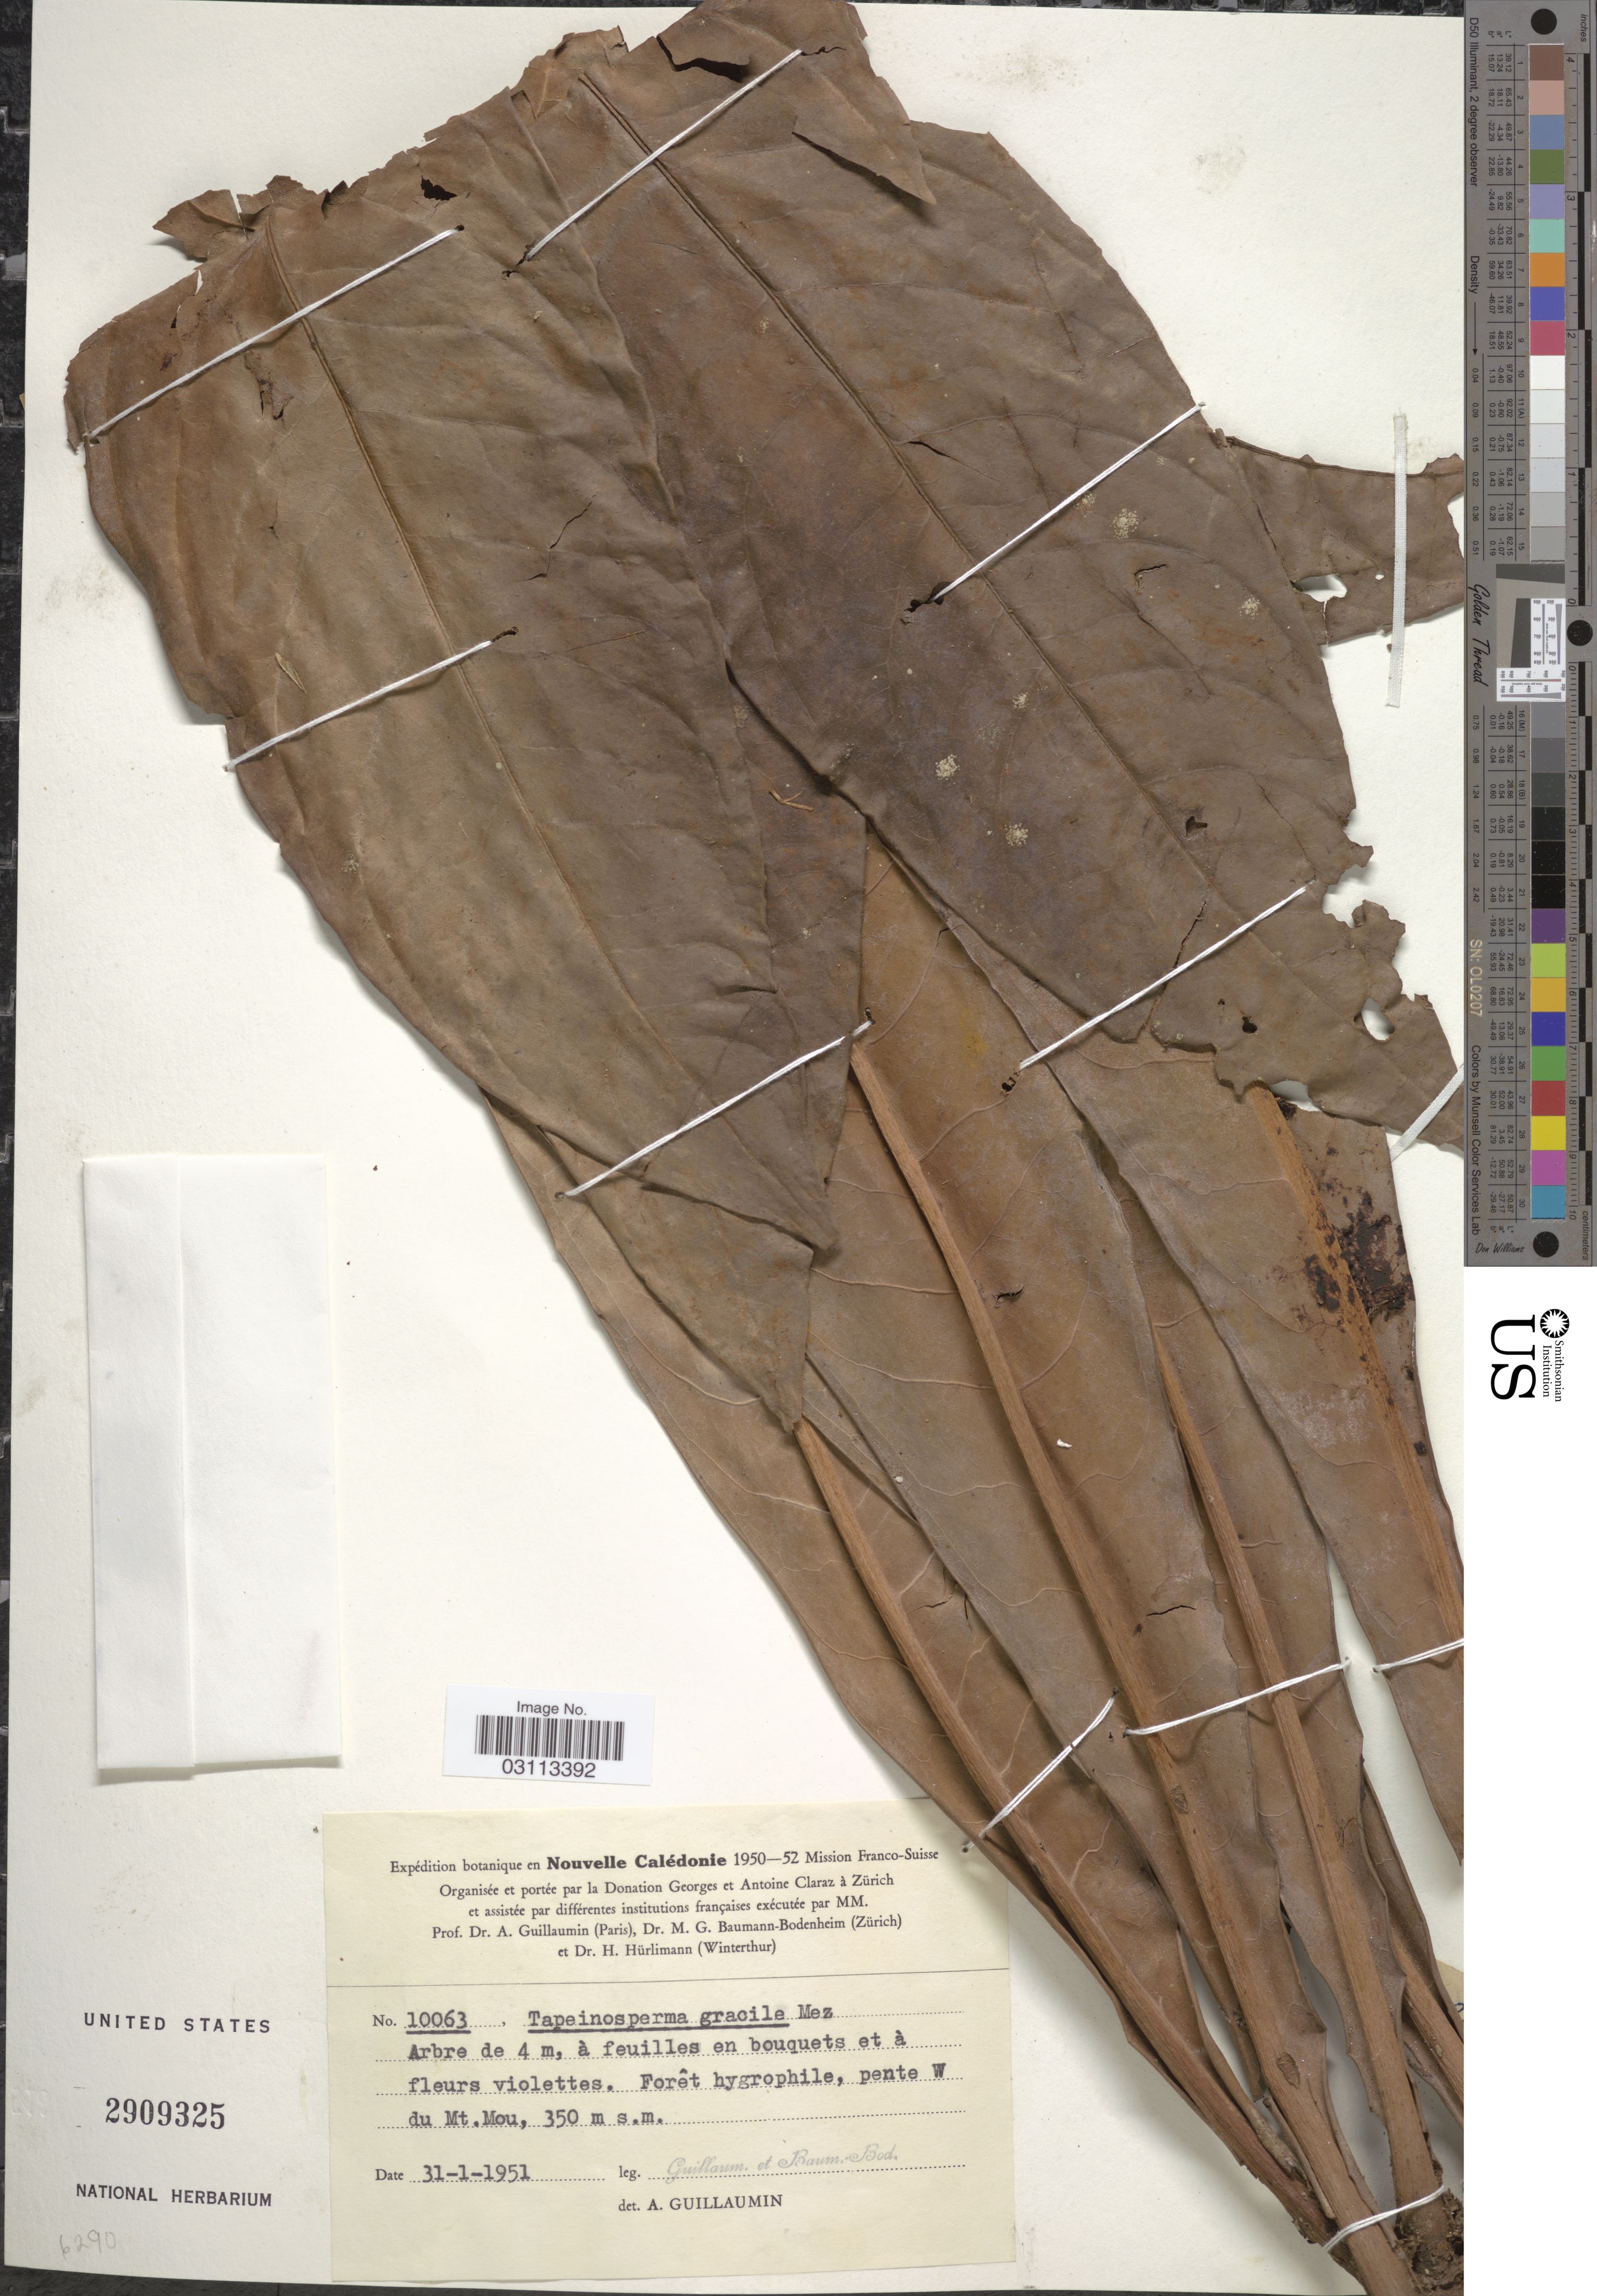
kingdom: Plantae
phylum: Tracheophyta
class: Magnoliopsida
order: Ericales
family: Primulaceae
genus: Tapeinosperma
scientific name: Tapeinosperma gracile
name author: Mez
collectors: A. Guillaumin & M. G. Baumann-Bodenheim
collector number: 10063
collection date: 1951-01-31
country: New Caledonia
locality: Pente W du Mt. Mou.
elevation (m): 350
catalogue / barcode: US 2909325